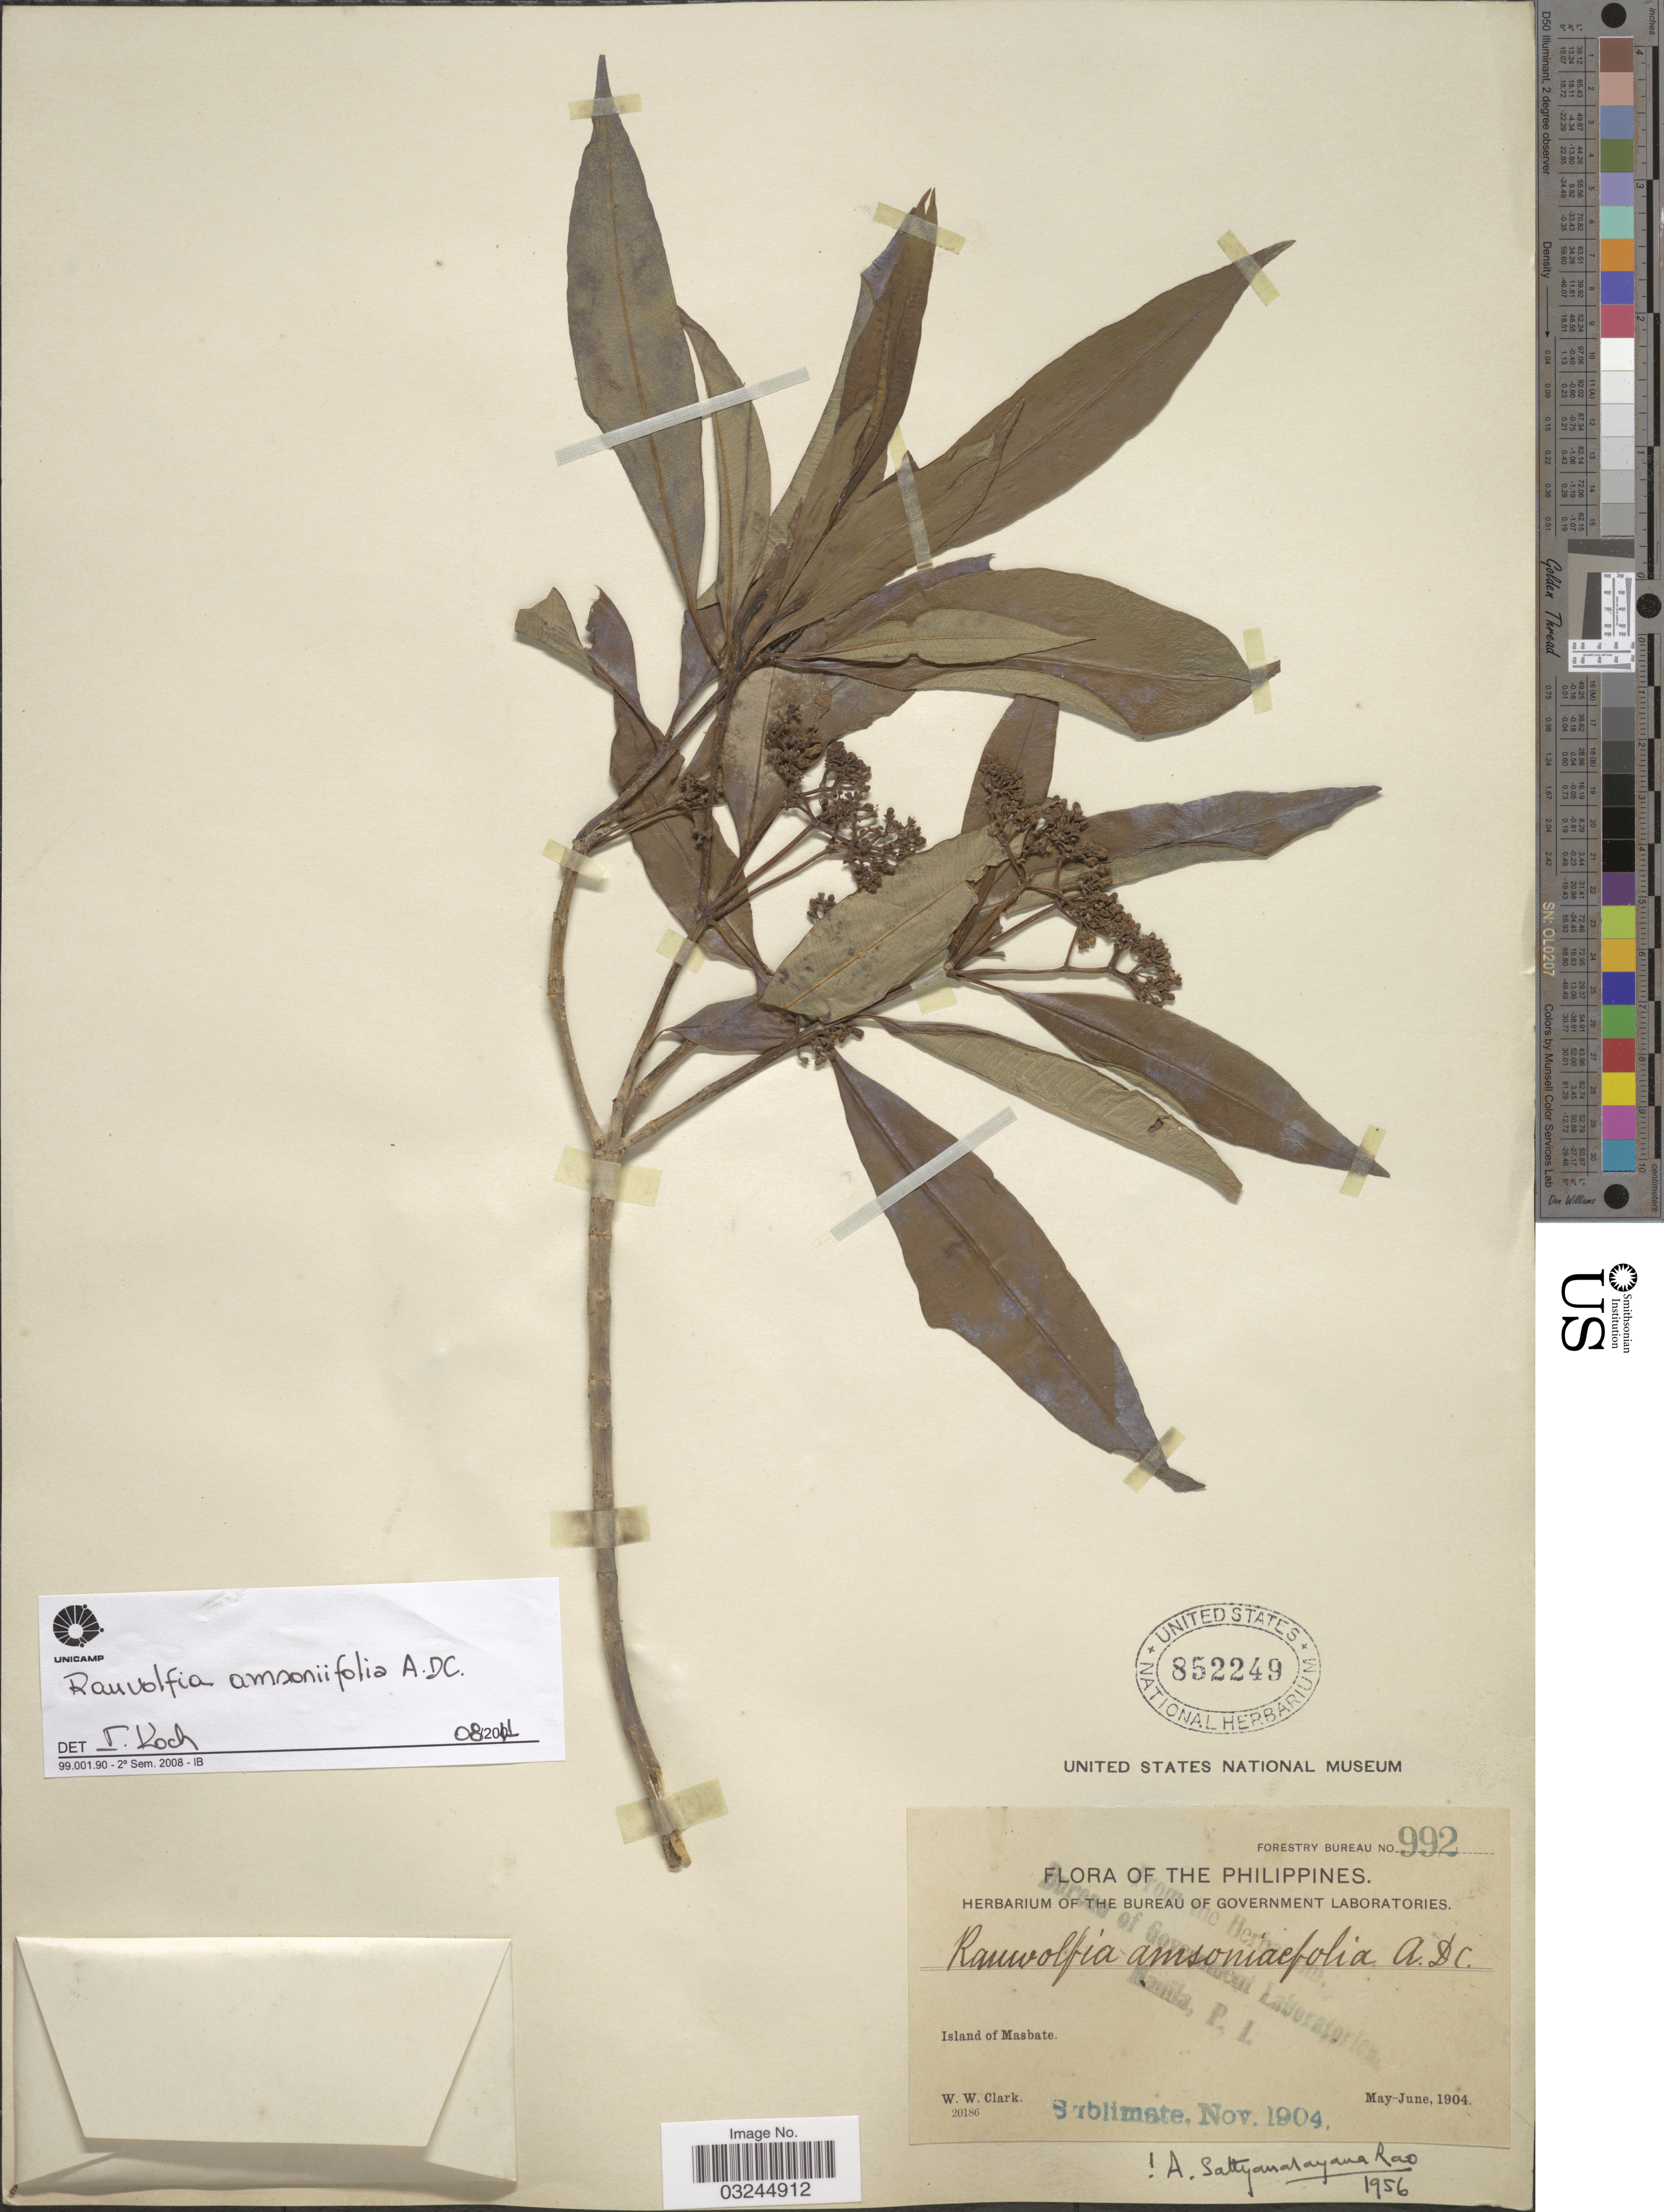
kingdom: Plantae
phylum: Tracheophyta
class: Magnoliopsida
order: Gentianales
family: Apocynaceae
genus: Rauvolfia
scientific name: Rauvolfia amsoniifolia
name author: A. DC.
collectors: W. W. Clark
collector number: Forestry Bureau 992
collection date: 1904-05/1904-06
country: Philippines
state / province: Bicol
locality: Island of Masbate.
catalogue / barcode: US 852249